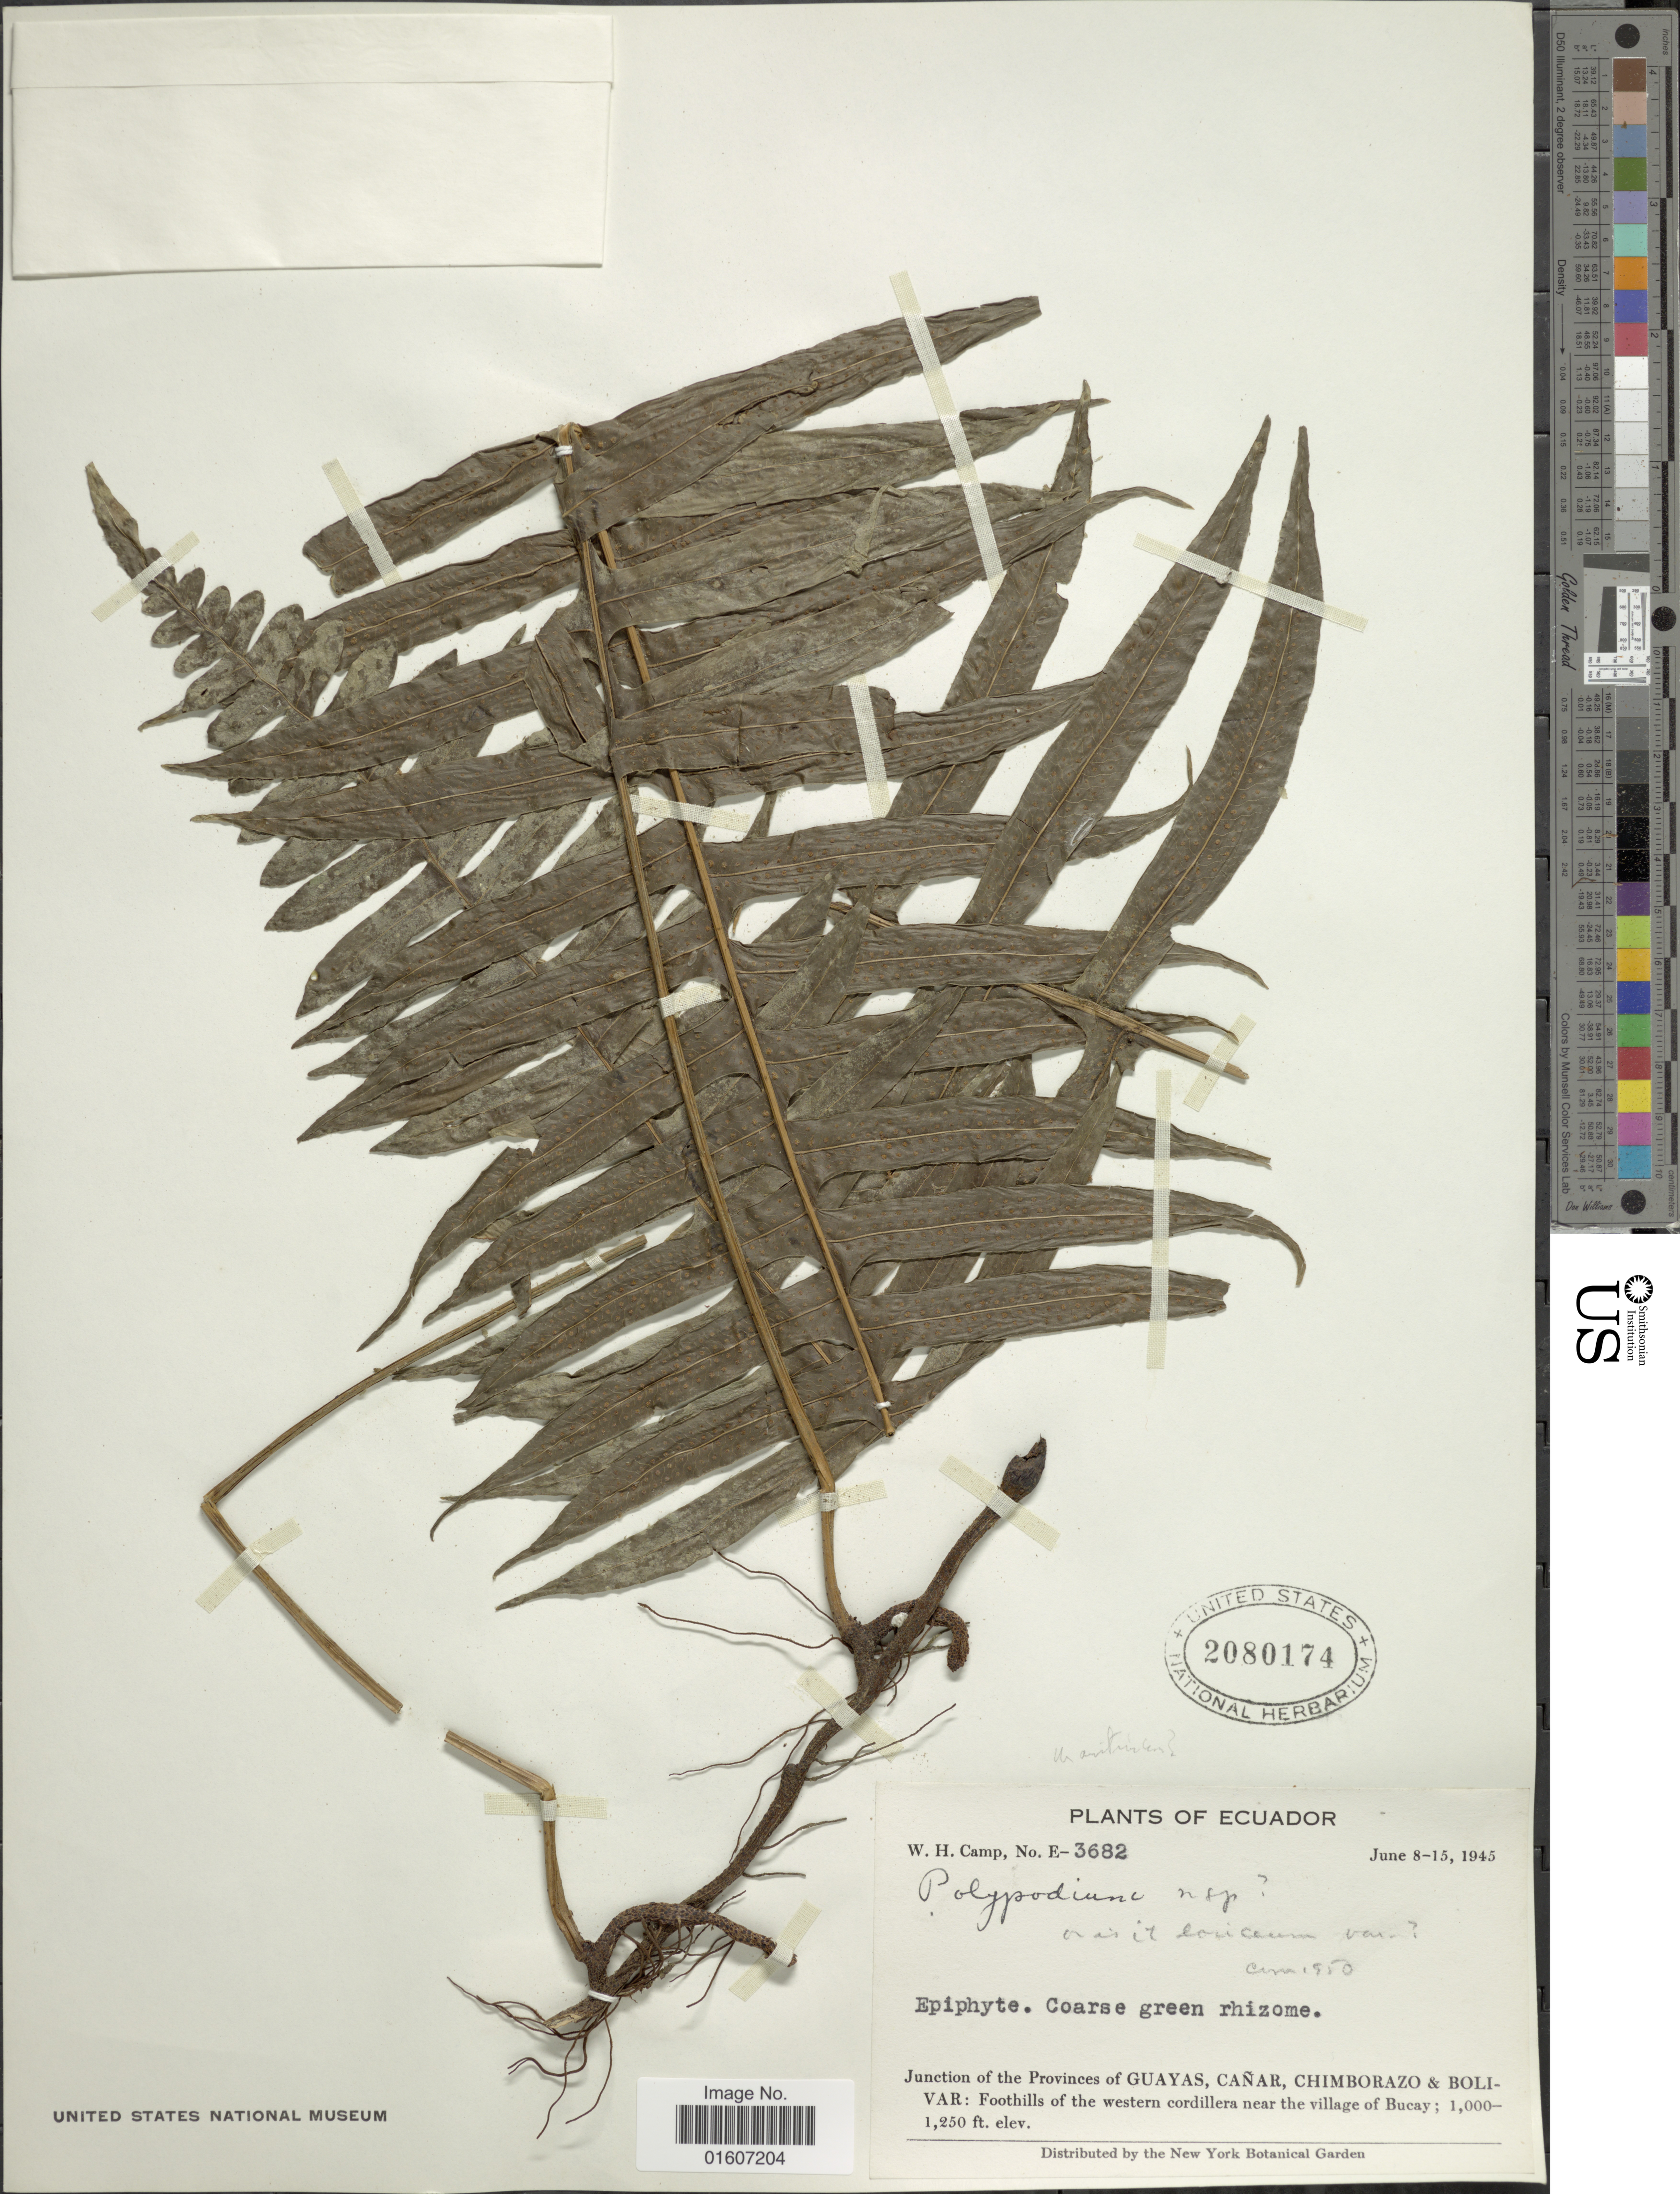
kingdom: Plantae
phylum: Tracheophyta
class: Polypodiopsida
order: Polypodiales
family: Polypodiaceae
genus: Serpocaulon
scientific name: Serpocaulon sp.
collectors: W. H. Camp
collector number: E-3682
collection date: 1945-06-08/1945-06-15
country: Ecuador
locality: Junction of the Provinces of Guayas, Cañar, Chimborazo & Bolivar: Foothills of the western cordillera near the village of Bucay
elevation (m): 305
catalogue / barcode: US 2080174